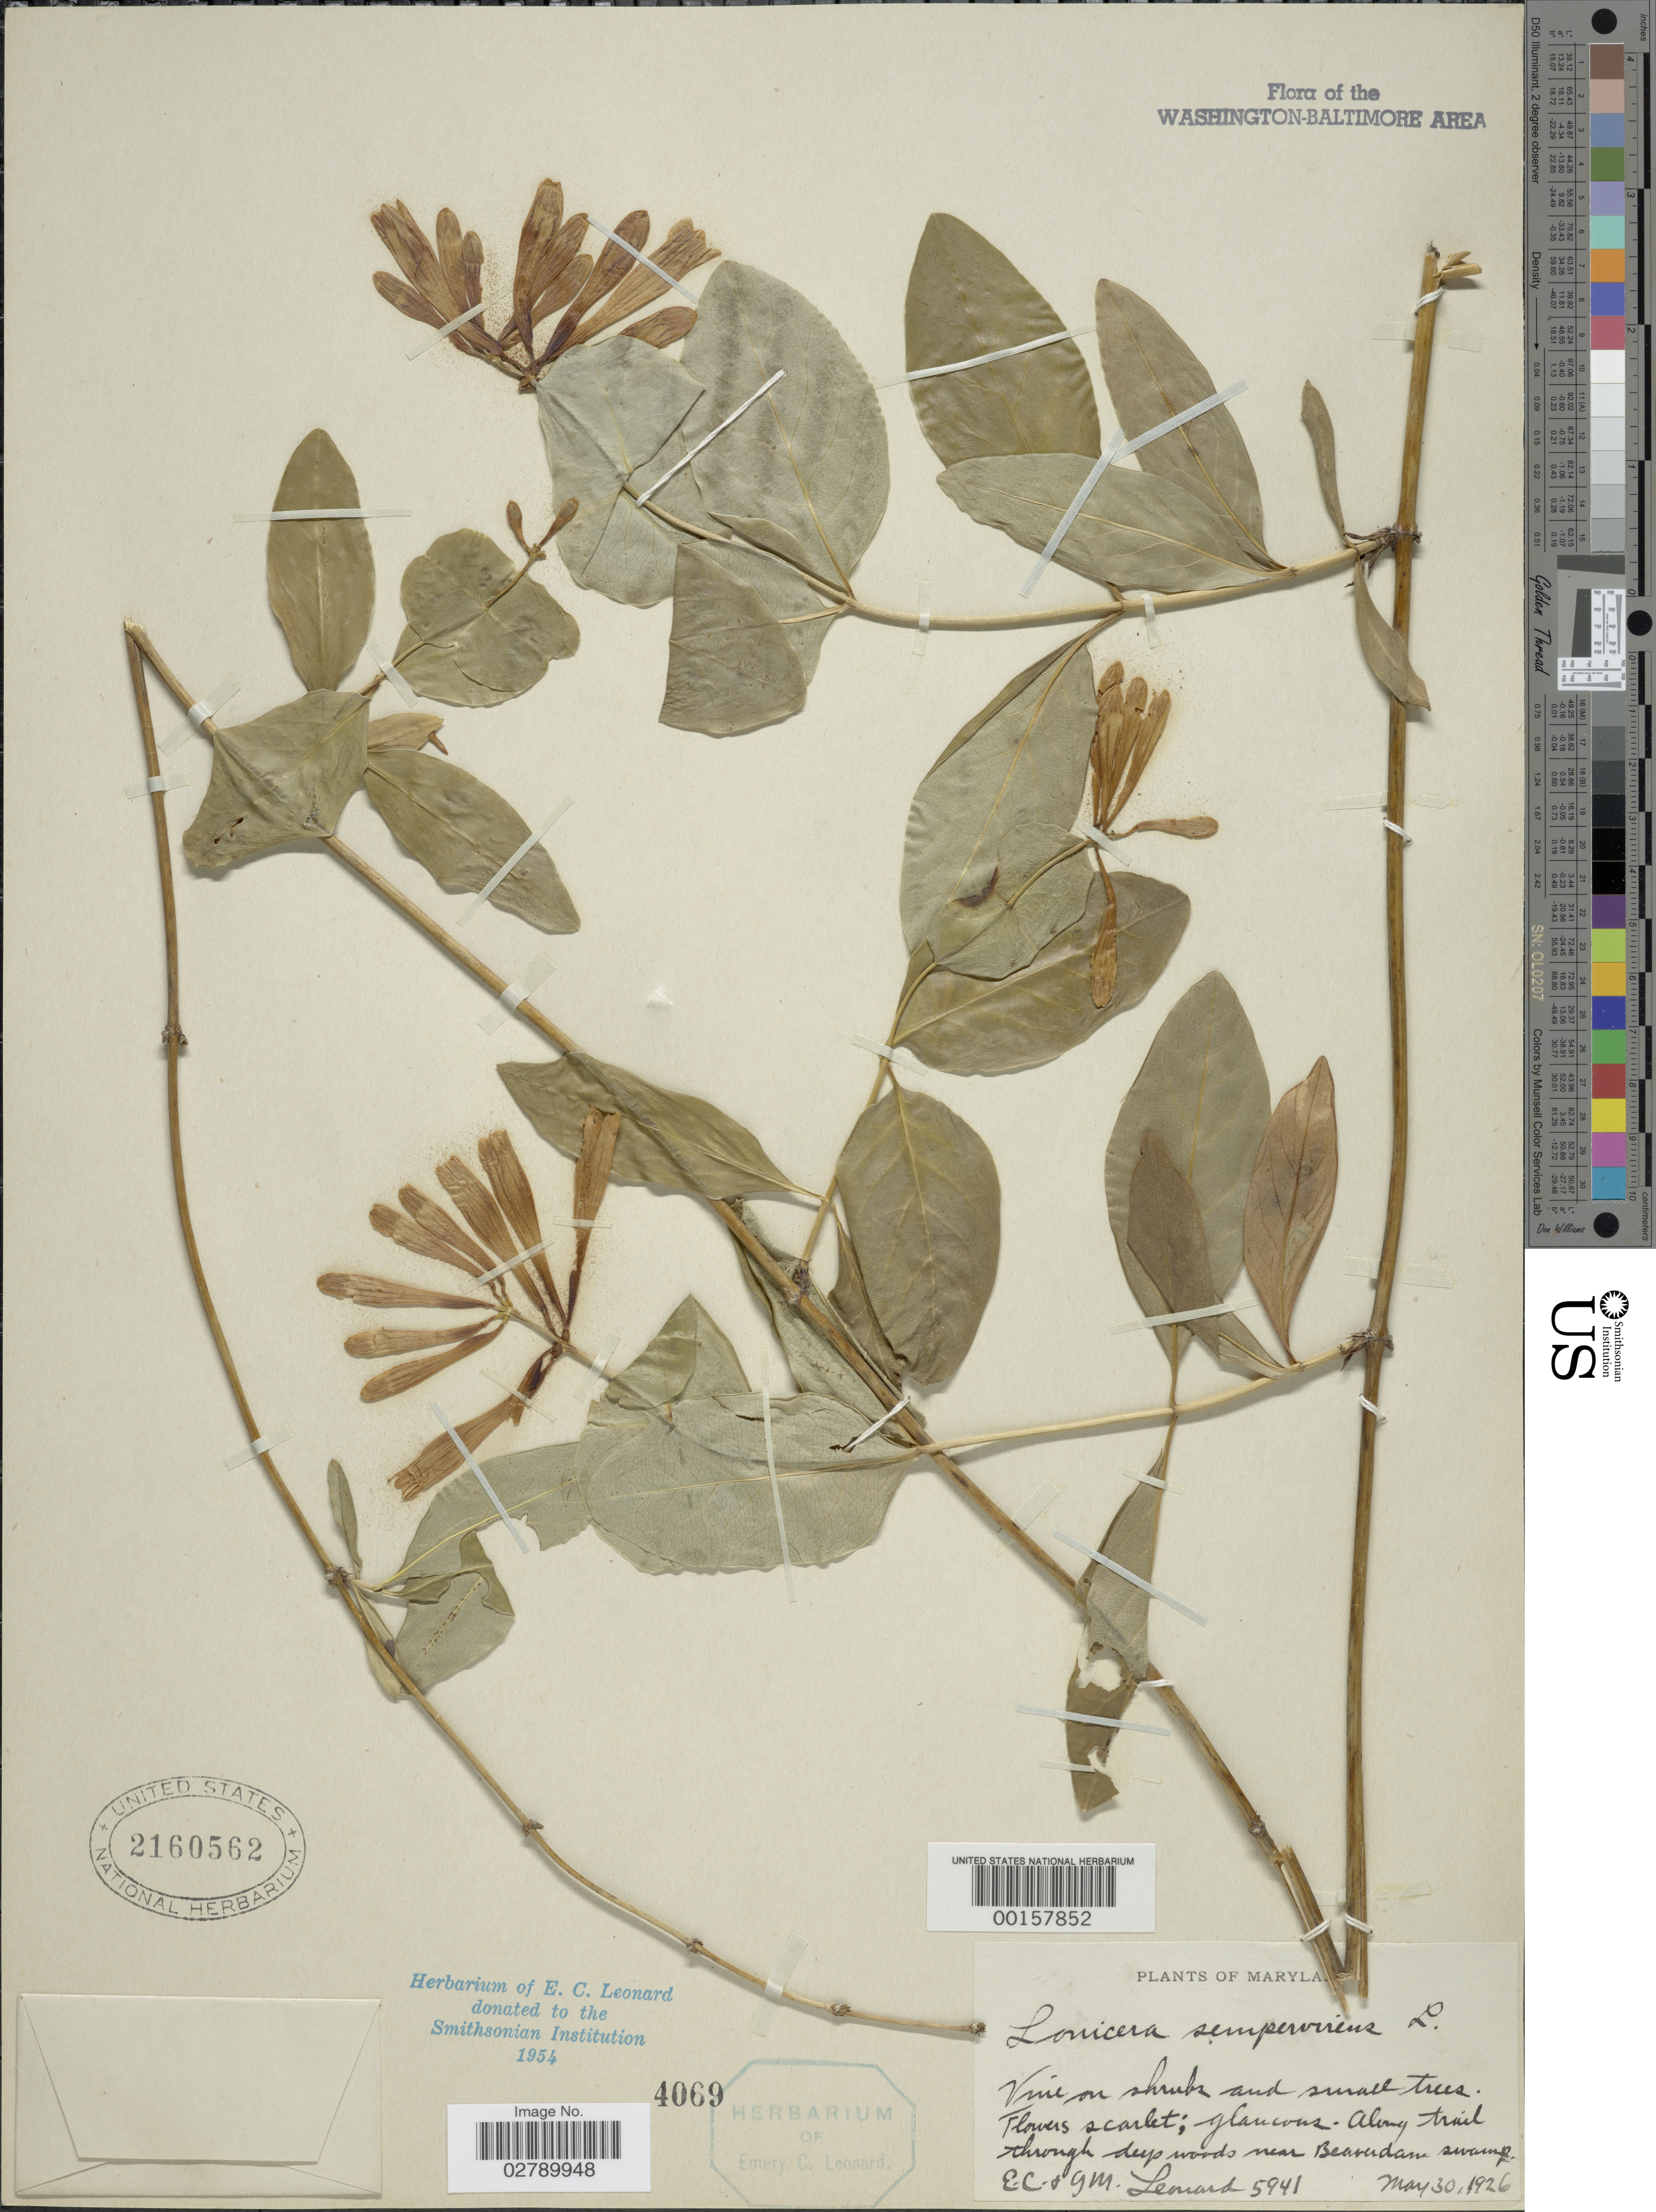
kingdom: Plantae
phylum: Tracheophyta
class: Magnoliopsida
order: Dipsacales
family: Caprifoliaceae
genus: Lonicera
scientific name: Lonicera sempervirens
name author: L.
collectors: E. C. Leonard & G. M. Leonard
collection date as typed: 30 May 1926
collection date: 1926-05-30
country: United States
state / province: Maryland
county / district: Prince George's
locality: Beaverdam Swamp, near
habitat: On shrubs and small trees, along trail through deep woods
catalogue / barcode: US 2160562